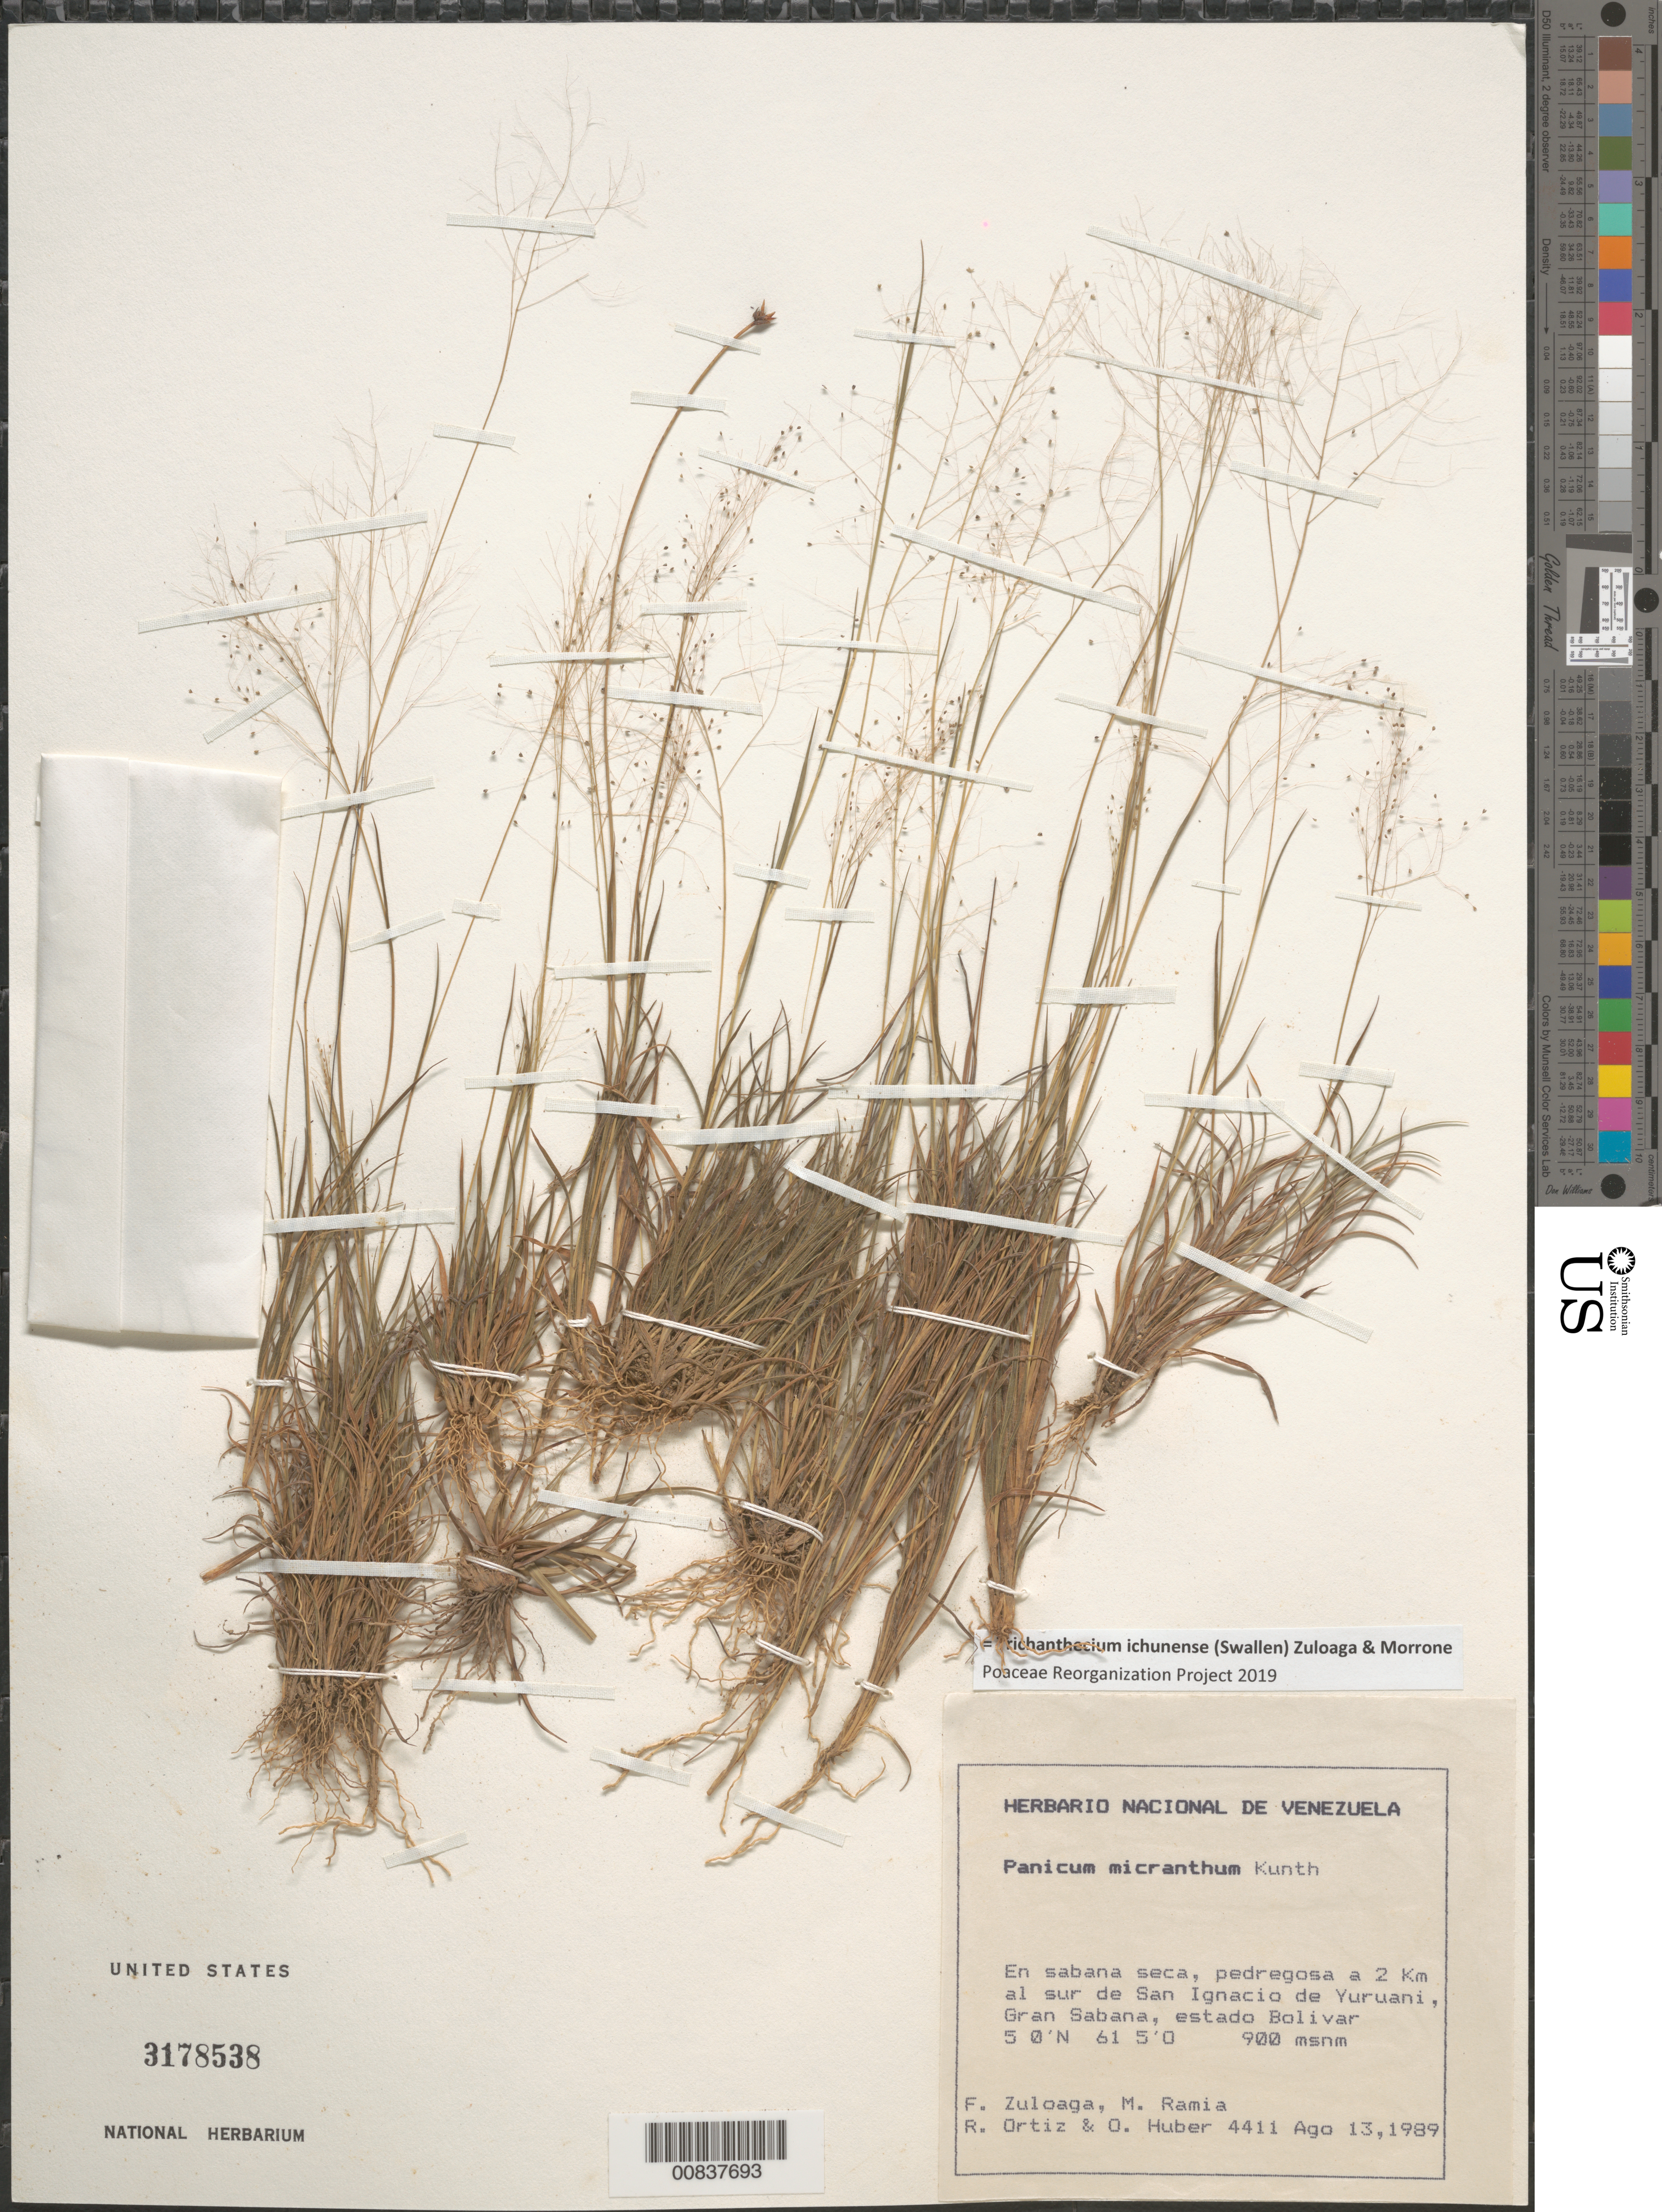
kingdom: Plantae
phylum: Tracheophyta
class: Liliopsida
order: Poales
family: Poaceae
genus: Trichanthecium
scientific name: Trichanthecium micranthum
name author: (Kunth) Zuloaga & Morrone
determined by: Poaceae Reorganization Project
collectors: F. O. Zuloaga, M. Ramia, R. Ortíz & O. Huber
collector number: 4411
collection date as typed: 13-Aug-89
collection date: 1989-08-13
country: Venezuela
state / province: Bolívar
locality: Gran Sabana, 2 km al sur de San Ignacio de Yuruani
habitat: Sabana seca, pedregosa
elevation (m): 900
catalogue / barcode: US 3178538